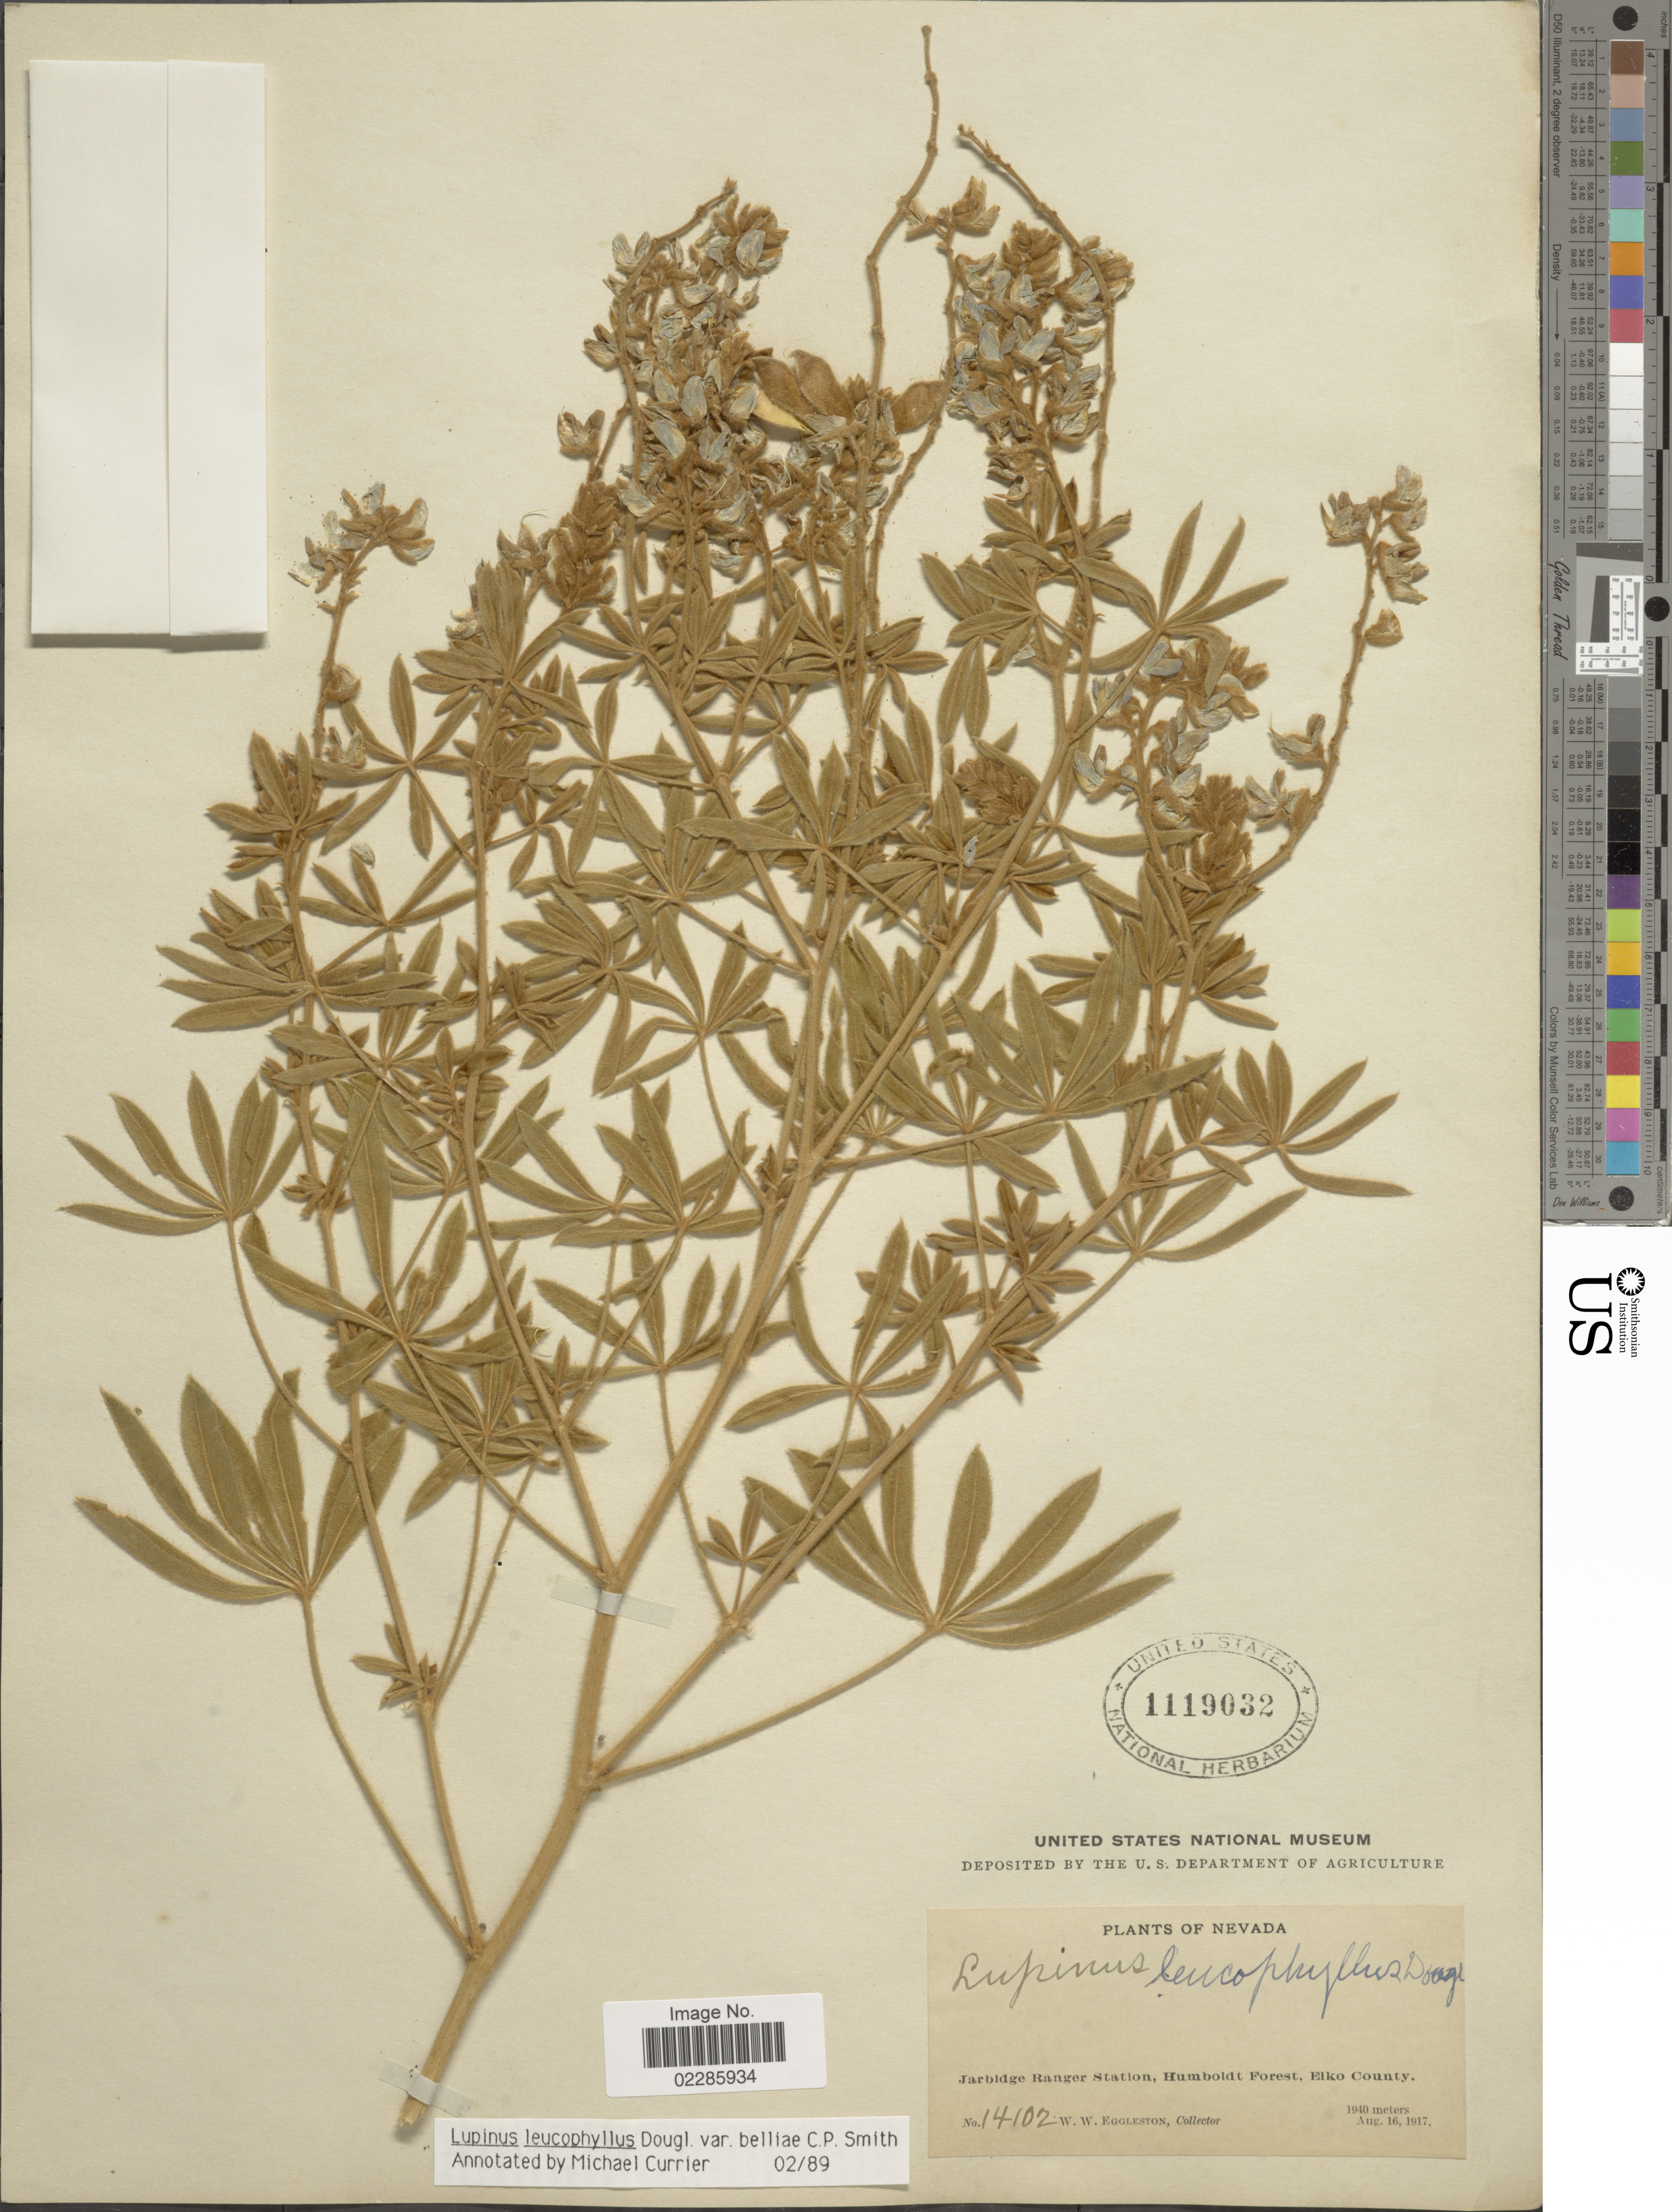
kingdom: Plantae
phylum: Tracheophyta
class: Magnoliopsida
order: Fabales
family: Fabaceae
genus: Lupinus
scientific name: Lupinus leucophyllus var. belliae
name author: C.P. Sm.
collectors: W. W. Eggleston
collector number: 14102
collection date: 1917-08-16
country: United States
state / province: Nevada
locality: Jarbidge Ranger Station, Humboldt Forest, Elko County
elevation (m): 1940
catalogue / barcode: US 1119032